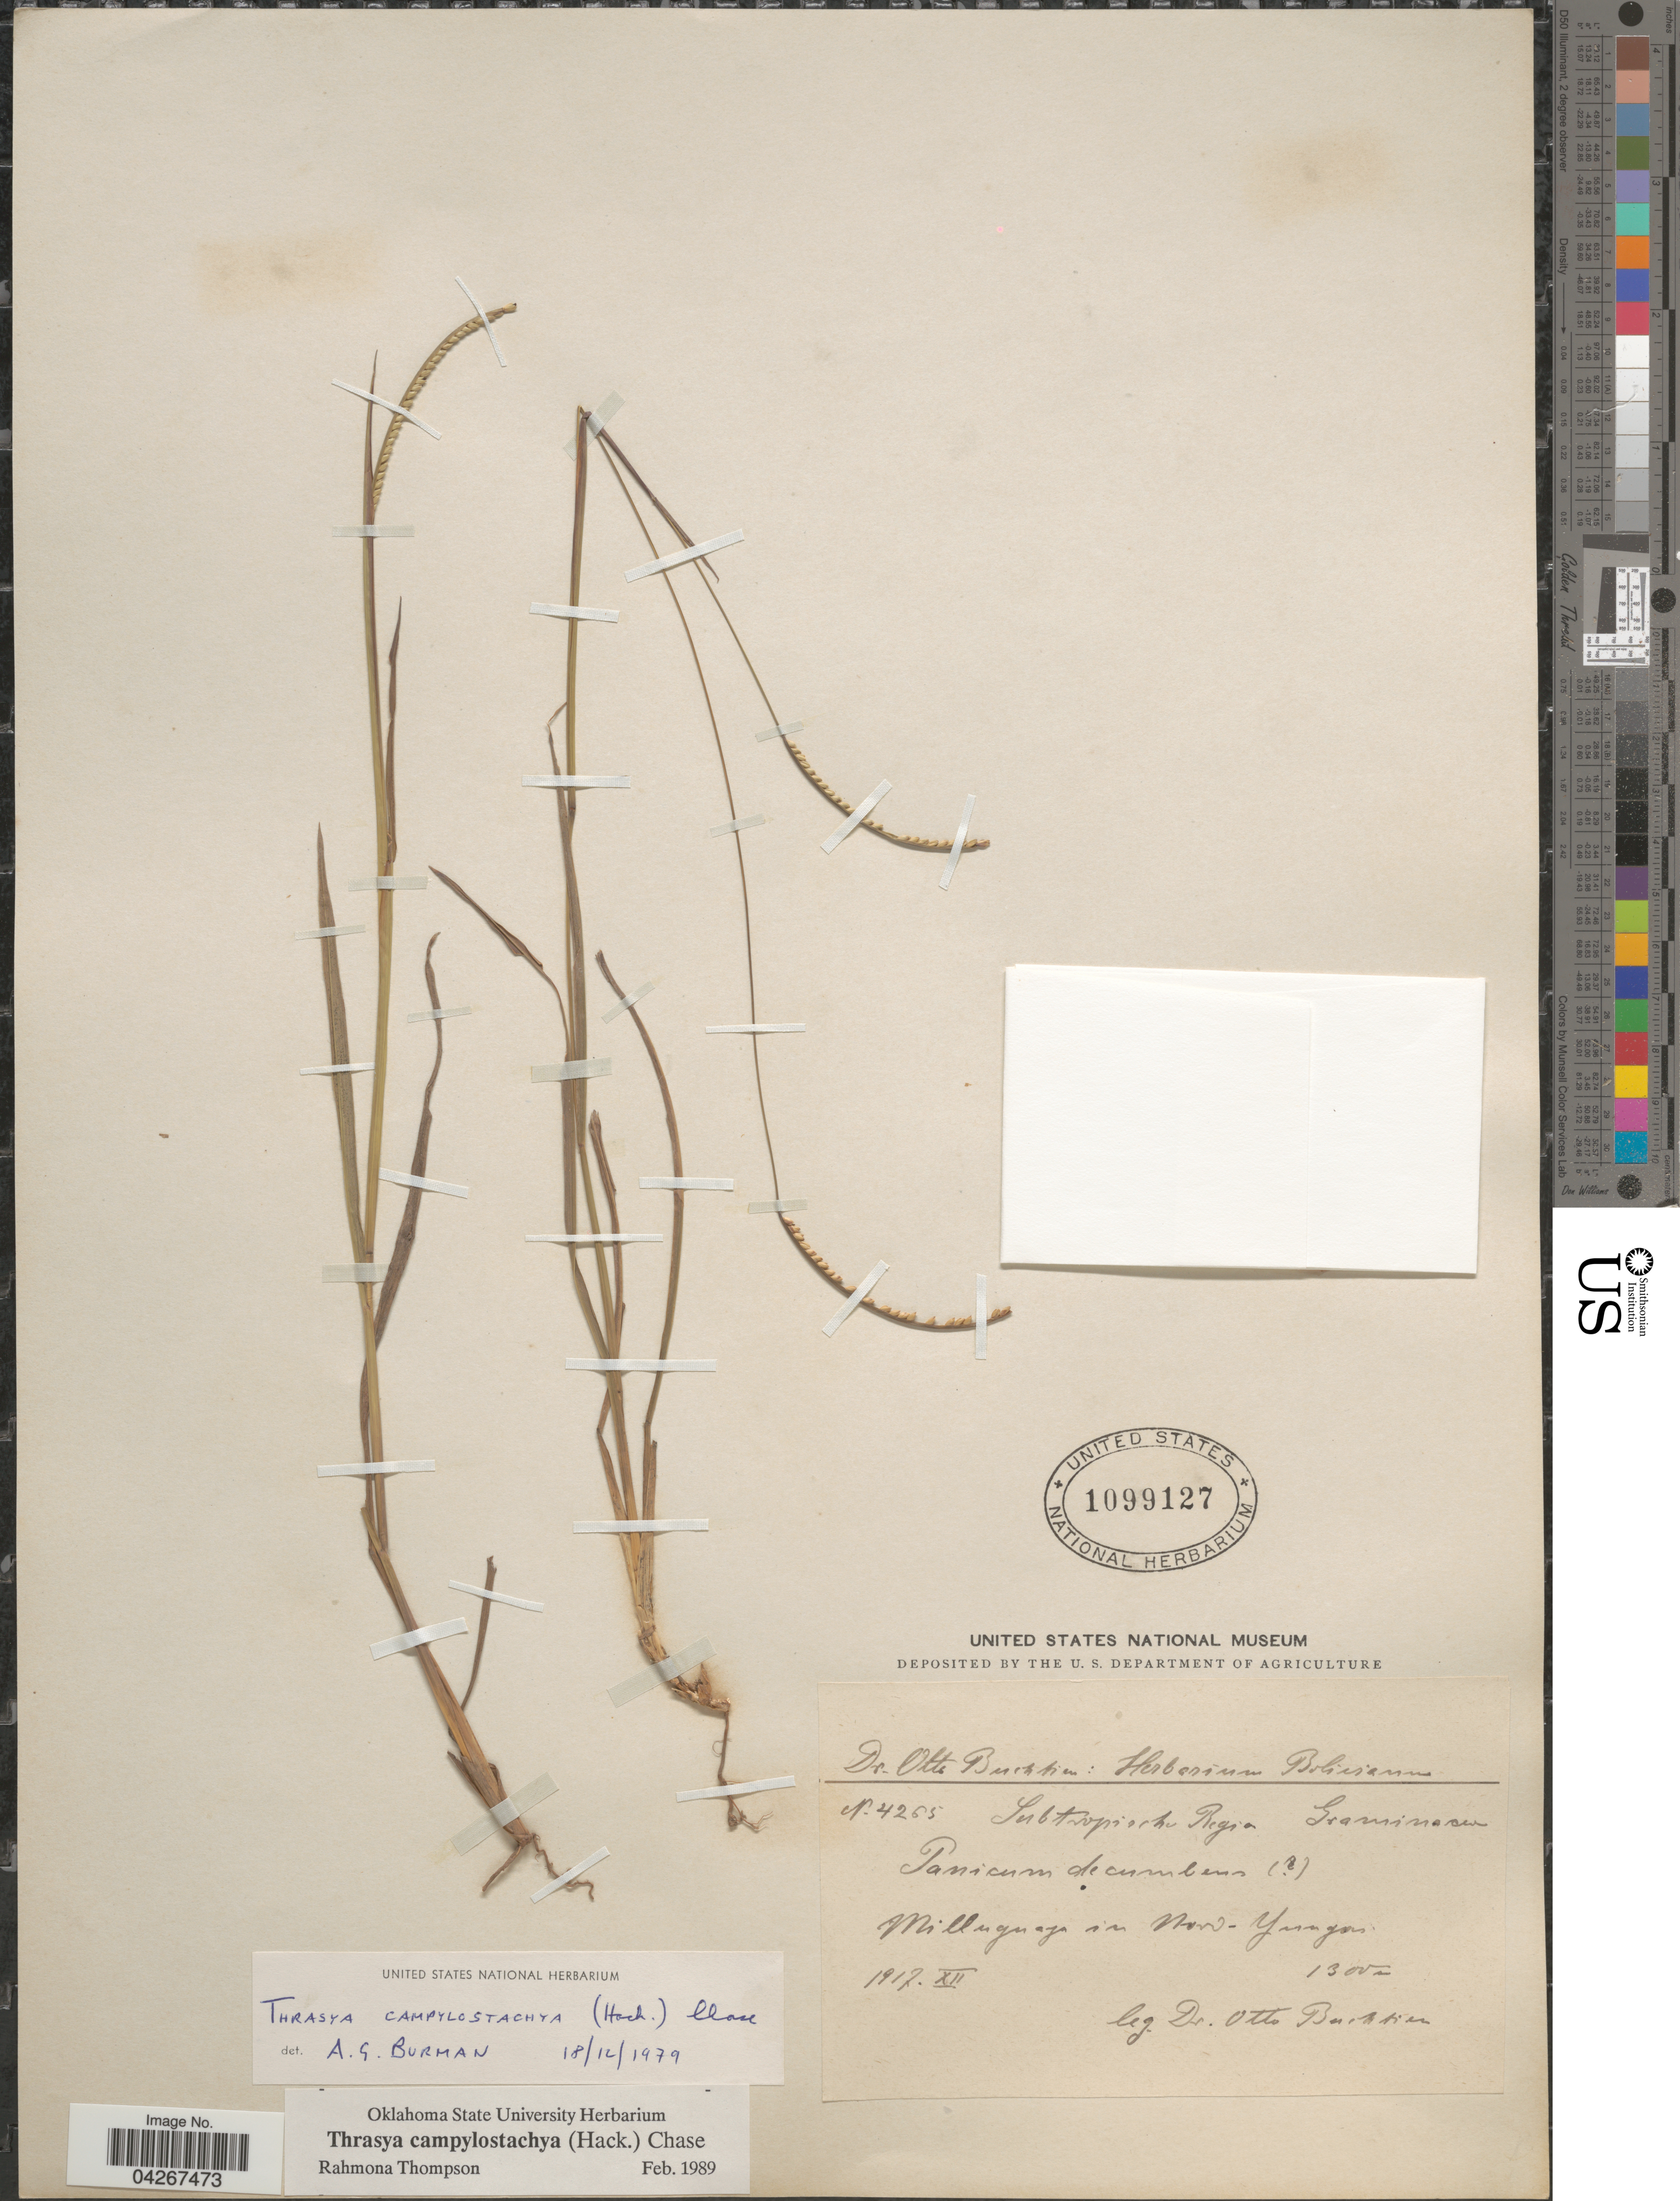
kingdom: Plantae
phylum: Tracheophyta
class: Liliopsida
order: Poales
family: Poaceae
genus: Paspalum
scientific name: Paspalum campylostachyum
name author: (Hack.) S. Denham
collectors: O. Buchtien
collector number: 4265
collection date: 1917-12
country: Bolivia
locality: Milluguaya in Nord-Yungas.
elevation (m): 1300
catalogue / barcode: US 1099127